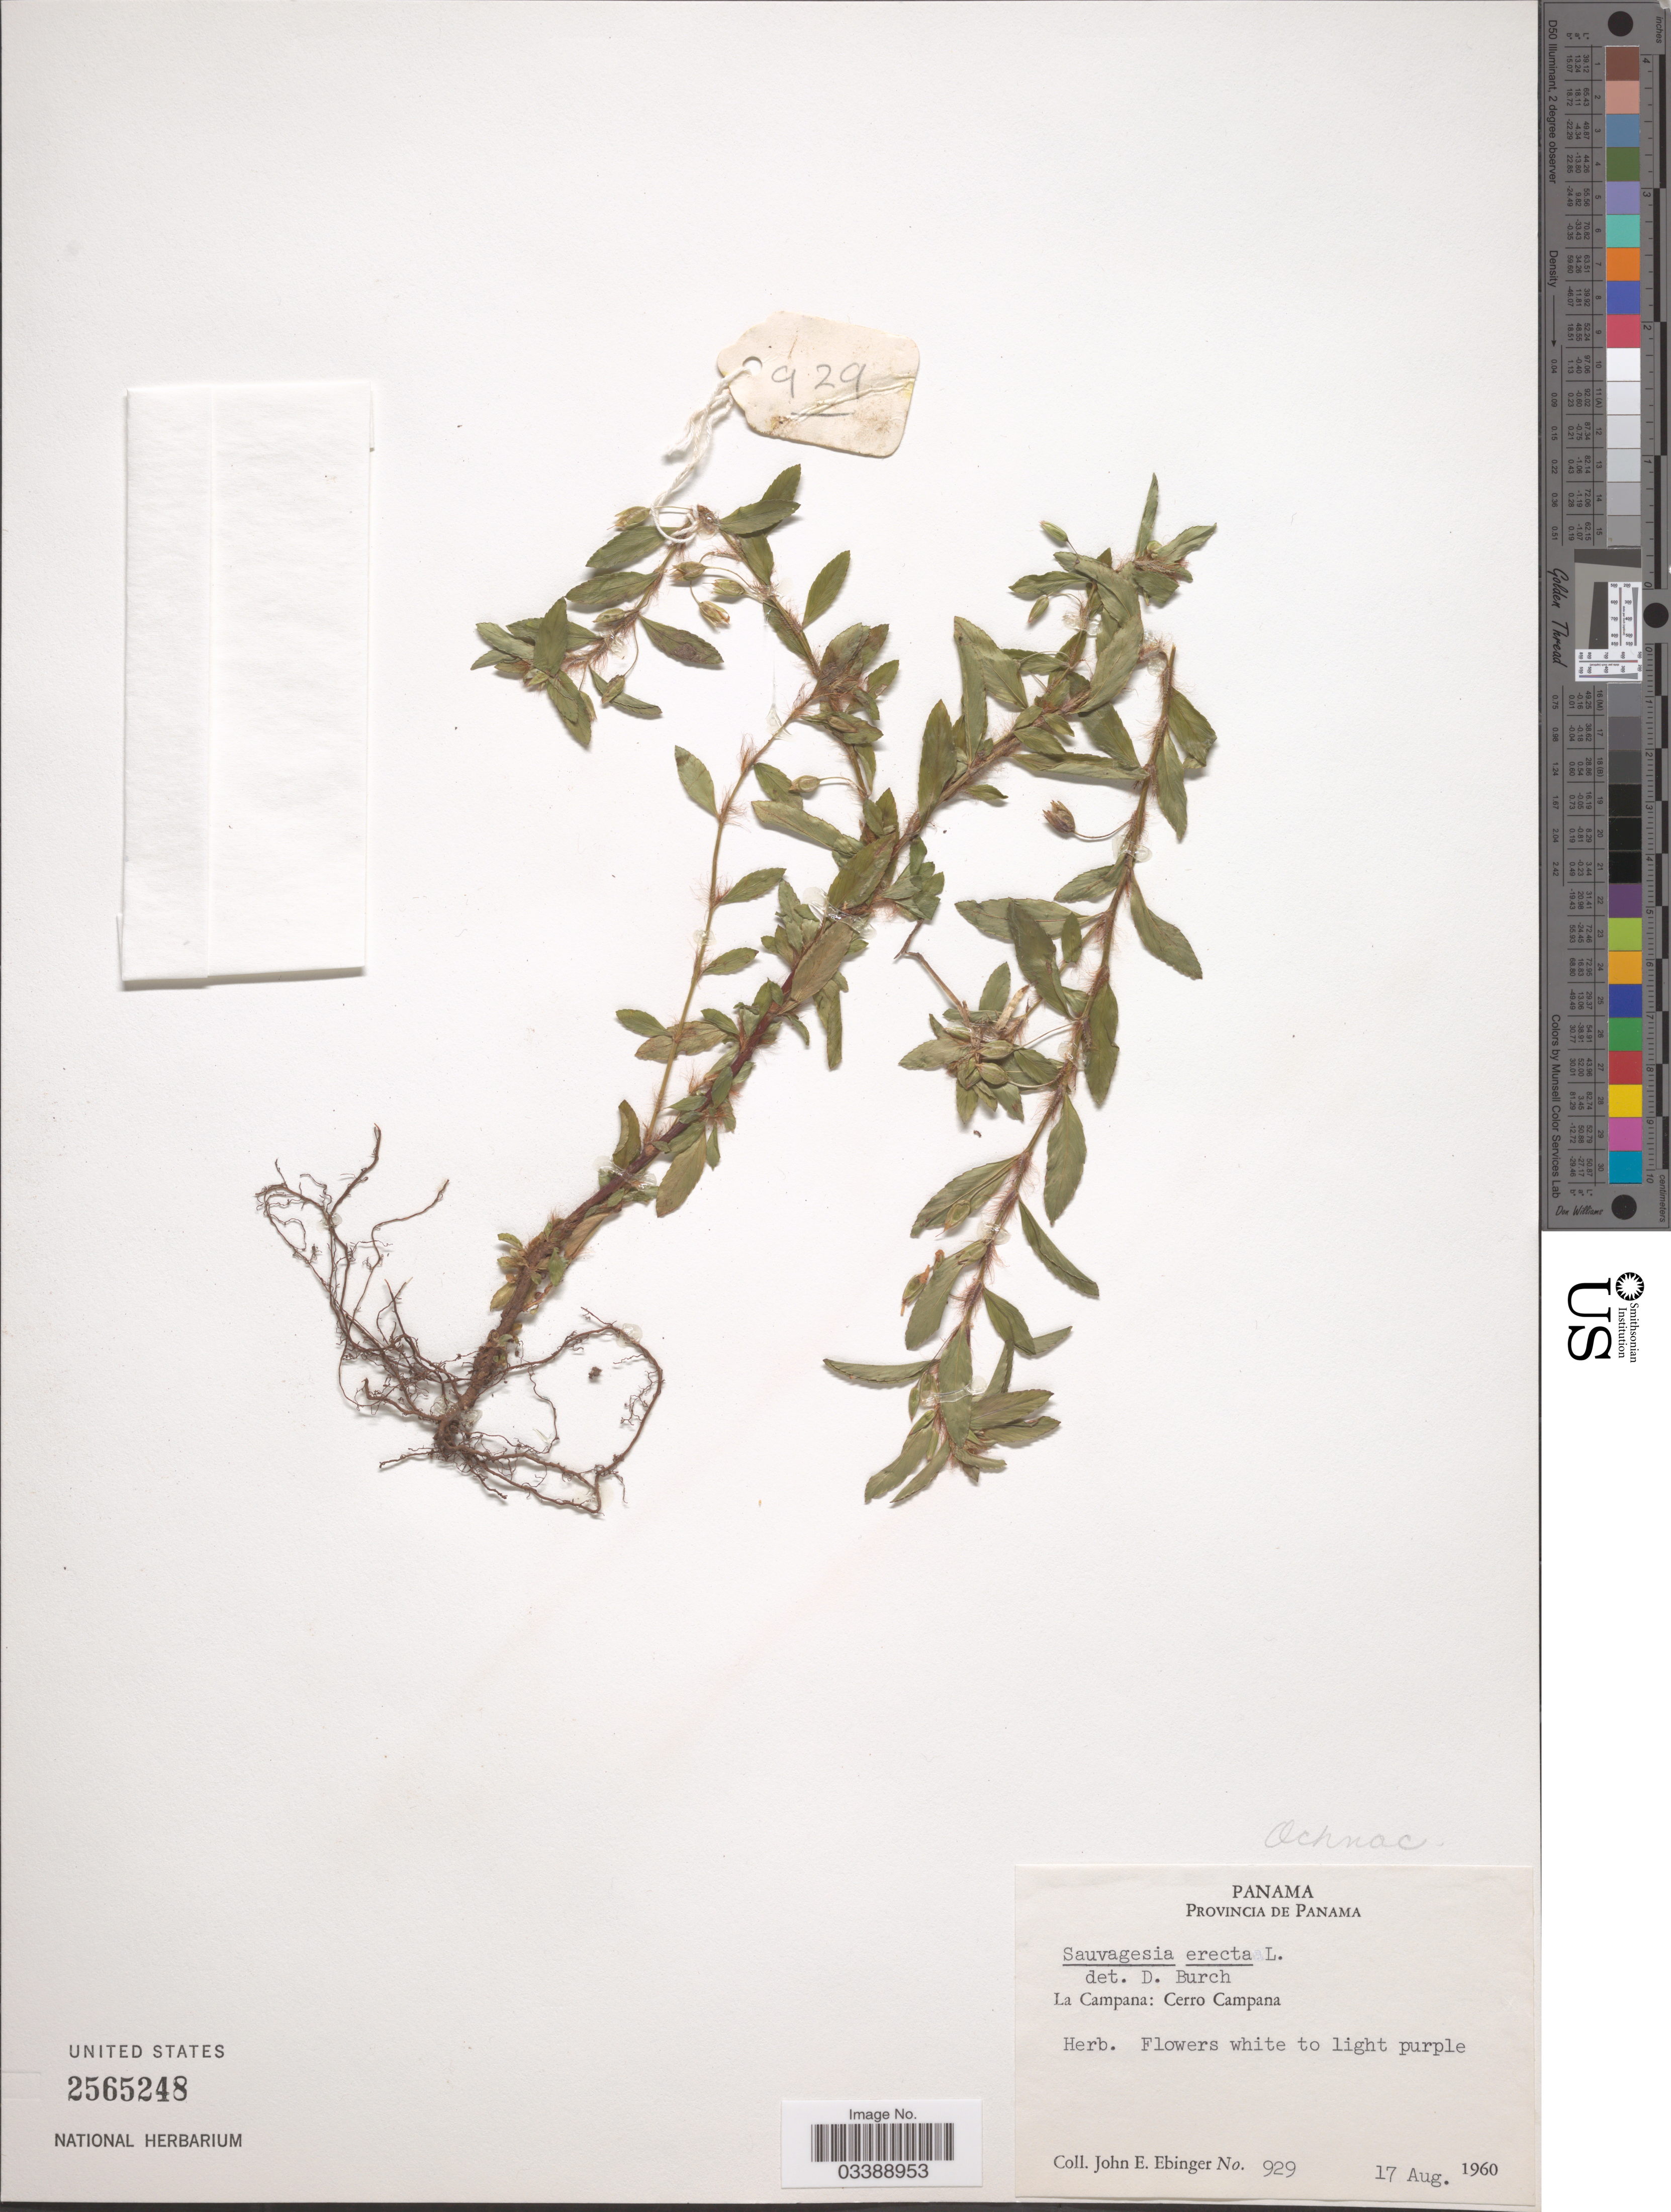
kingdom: Plantae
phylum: Tracheophyta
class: Magnoliopsida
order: Malpighiales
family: Ochnaceae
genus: Sauvagesia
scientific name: Sauvagesia erecta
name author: L.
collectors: J. Ebinger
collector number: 929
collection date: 1960-08-17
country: Panama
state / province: Panamá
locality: La Campana: Cerro Campana.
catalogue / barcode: US 2565248